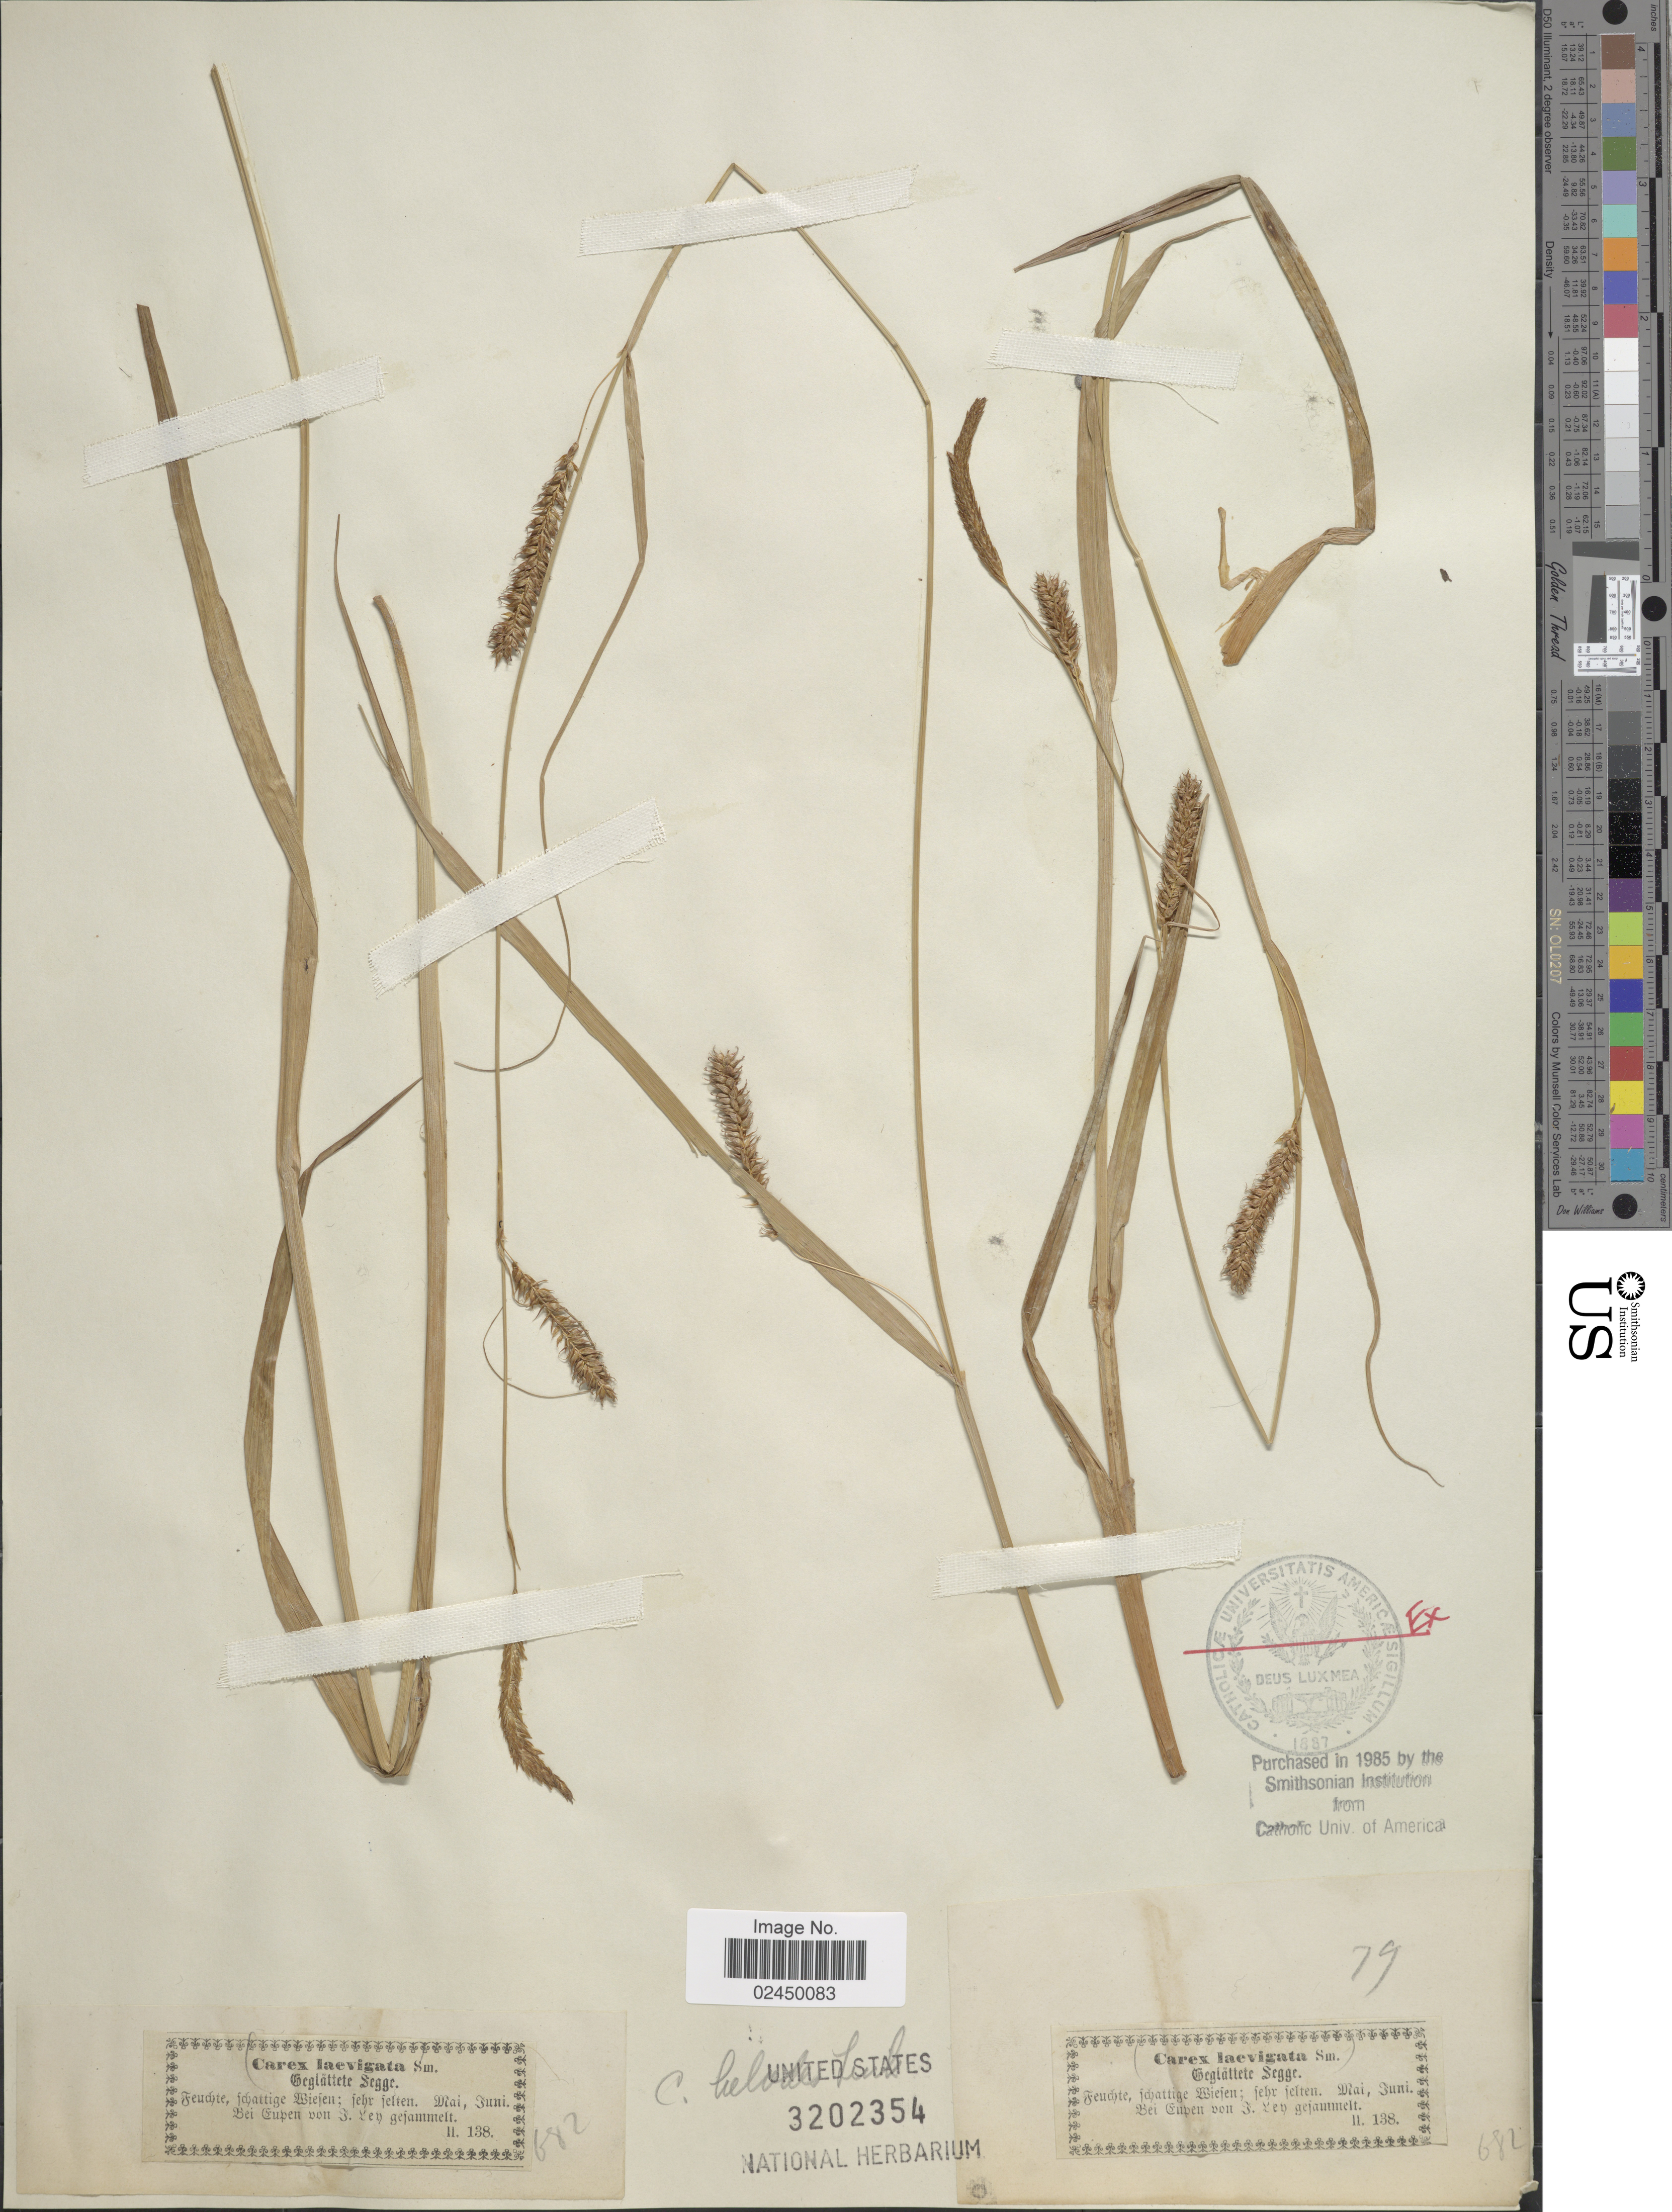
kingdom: Plantae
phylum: Tracheophyta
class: Liliopsida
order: Poales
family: Cyperaceae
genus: Carex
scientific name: Carex laevigata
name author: Sm.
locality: Feuchte, schattige; lehr felten [interpreted]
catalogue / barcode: US 3202354